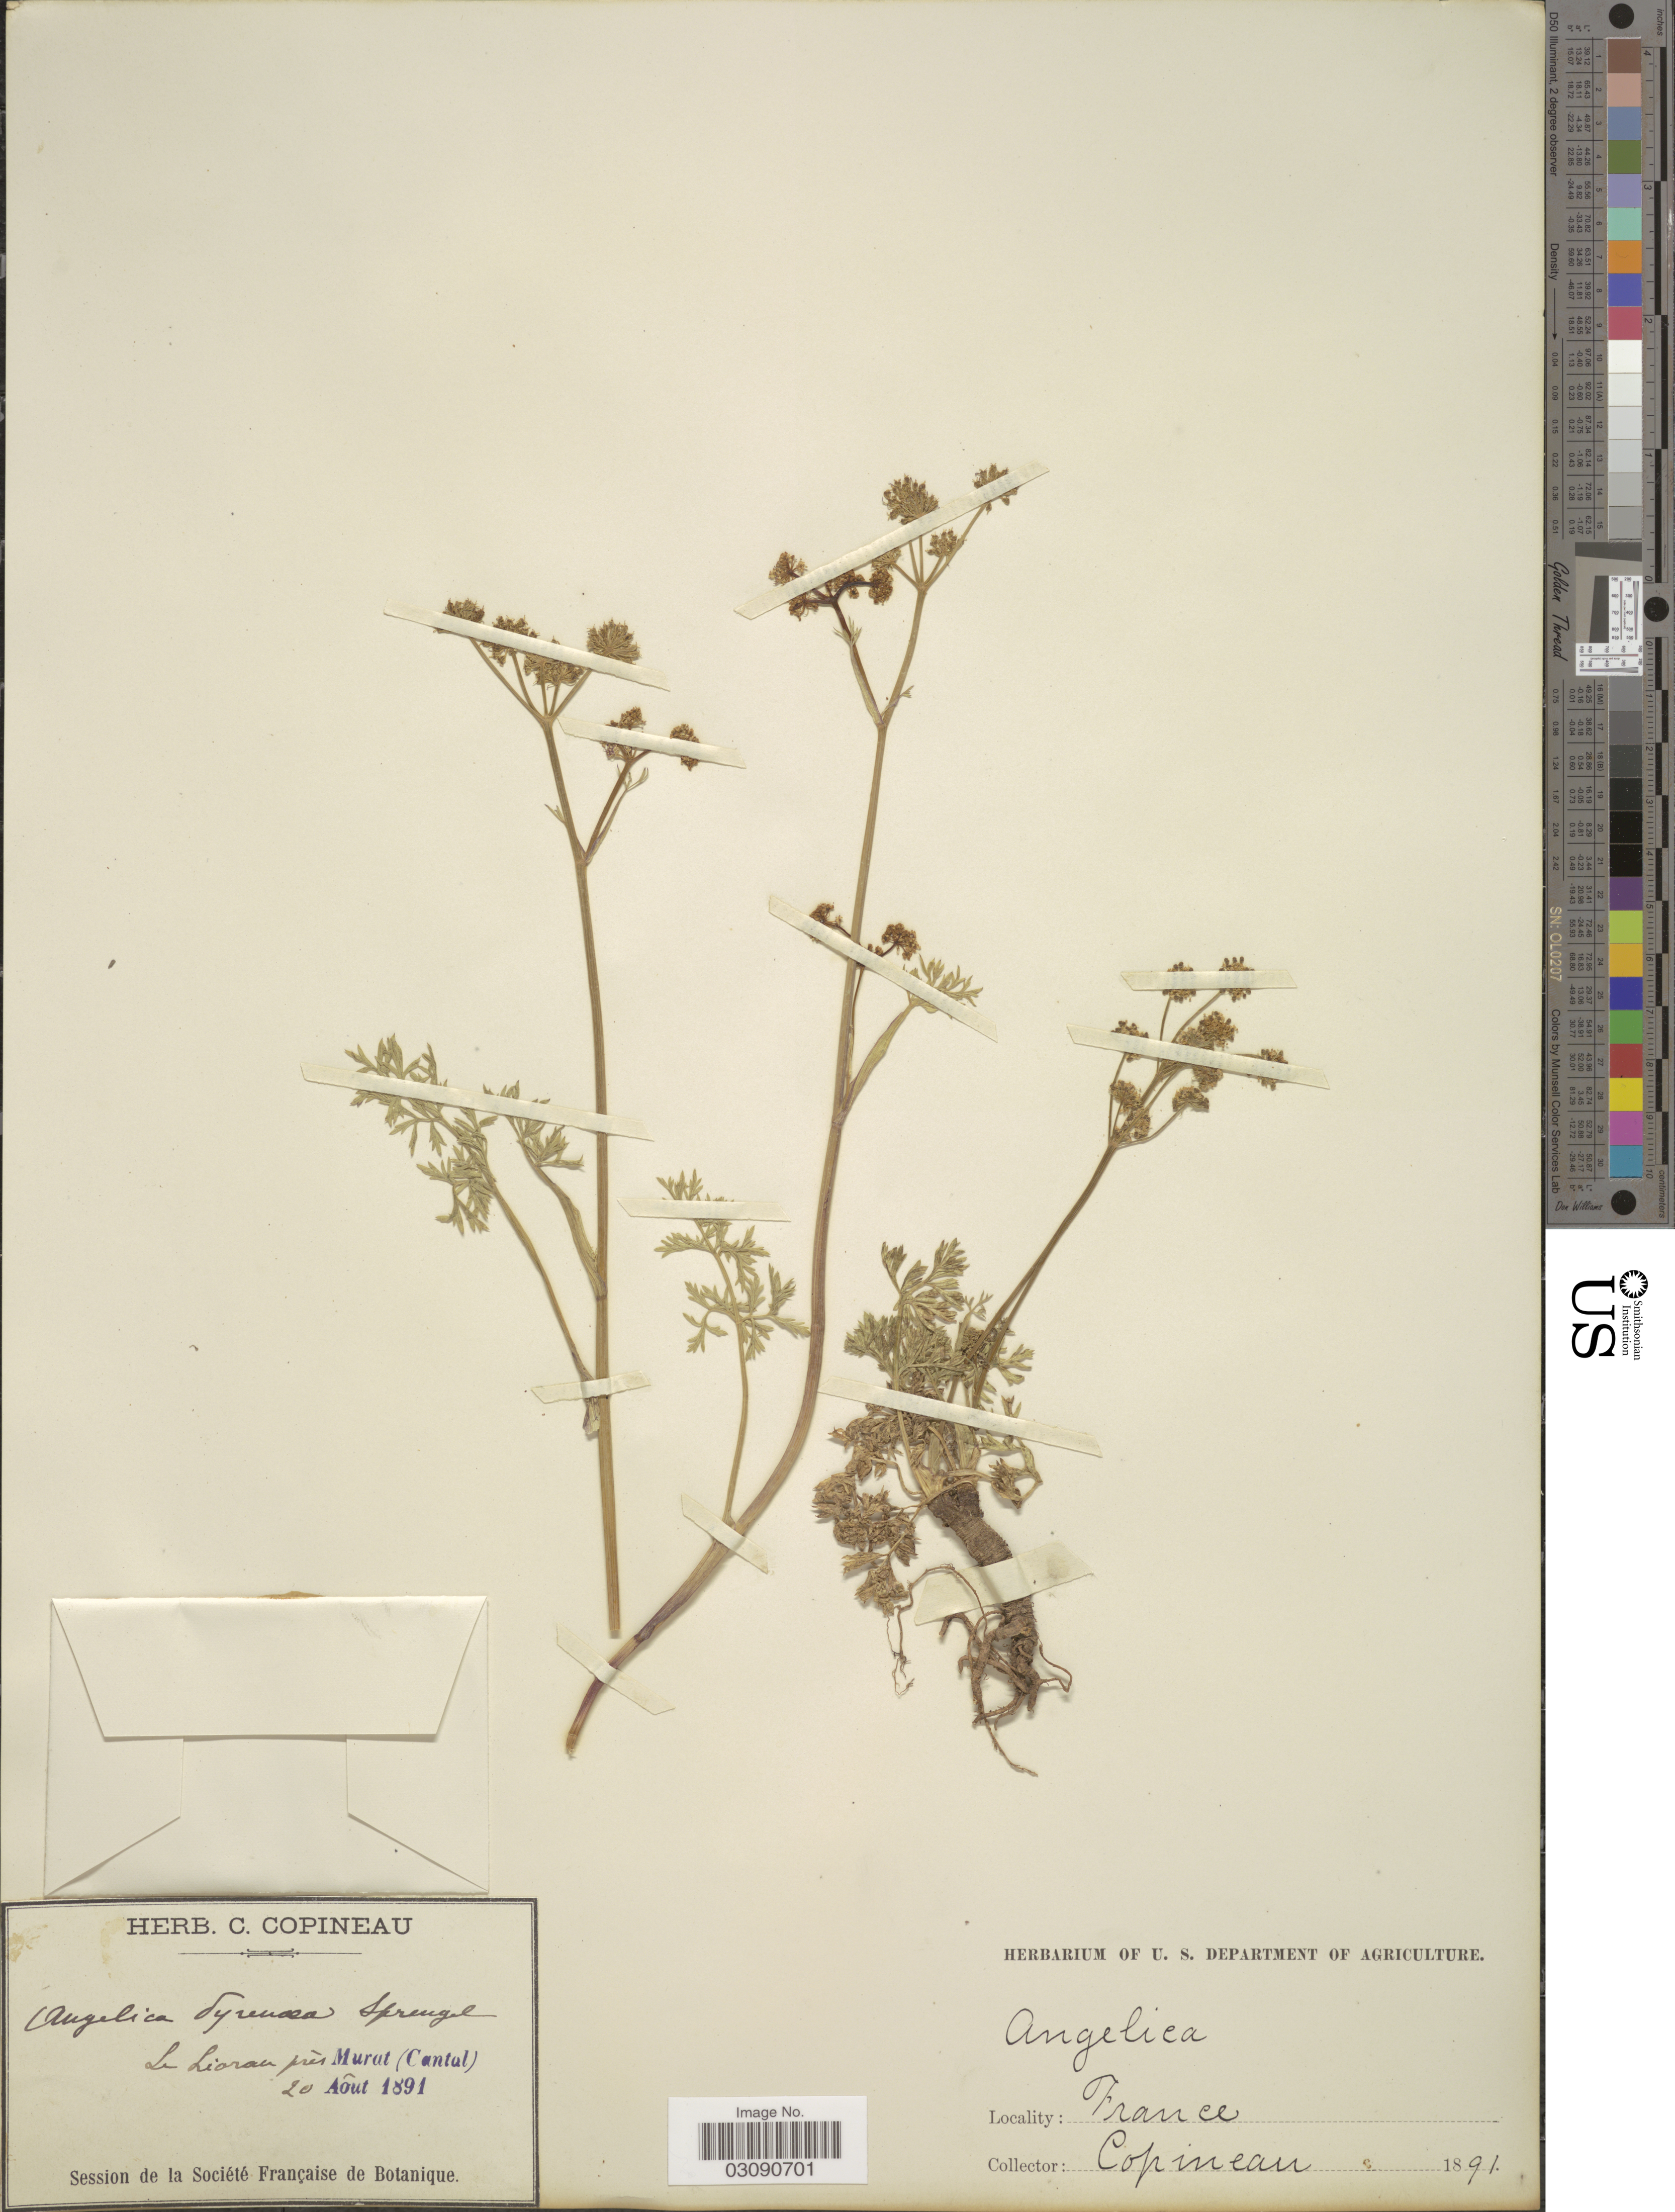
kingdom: Plantae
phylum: Tracheophyta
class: Magnoliopsida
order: Apiales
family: Apiaceae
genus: Angelica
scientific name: Angelica sp.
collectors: C. Copineau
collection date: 1891-08-20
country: France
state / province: Auvergne-Rhône-Alpes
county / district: Cantal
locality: Le Lioran prés Murat (Cantal).